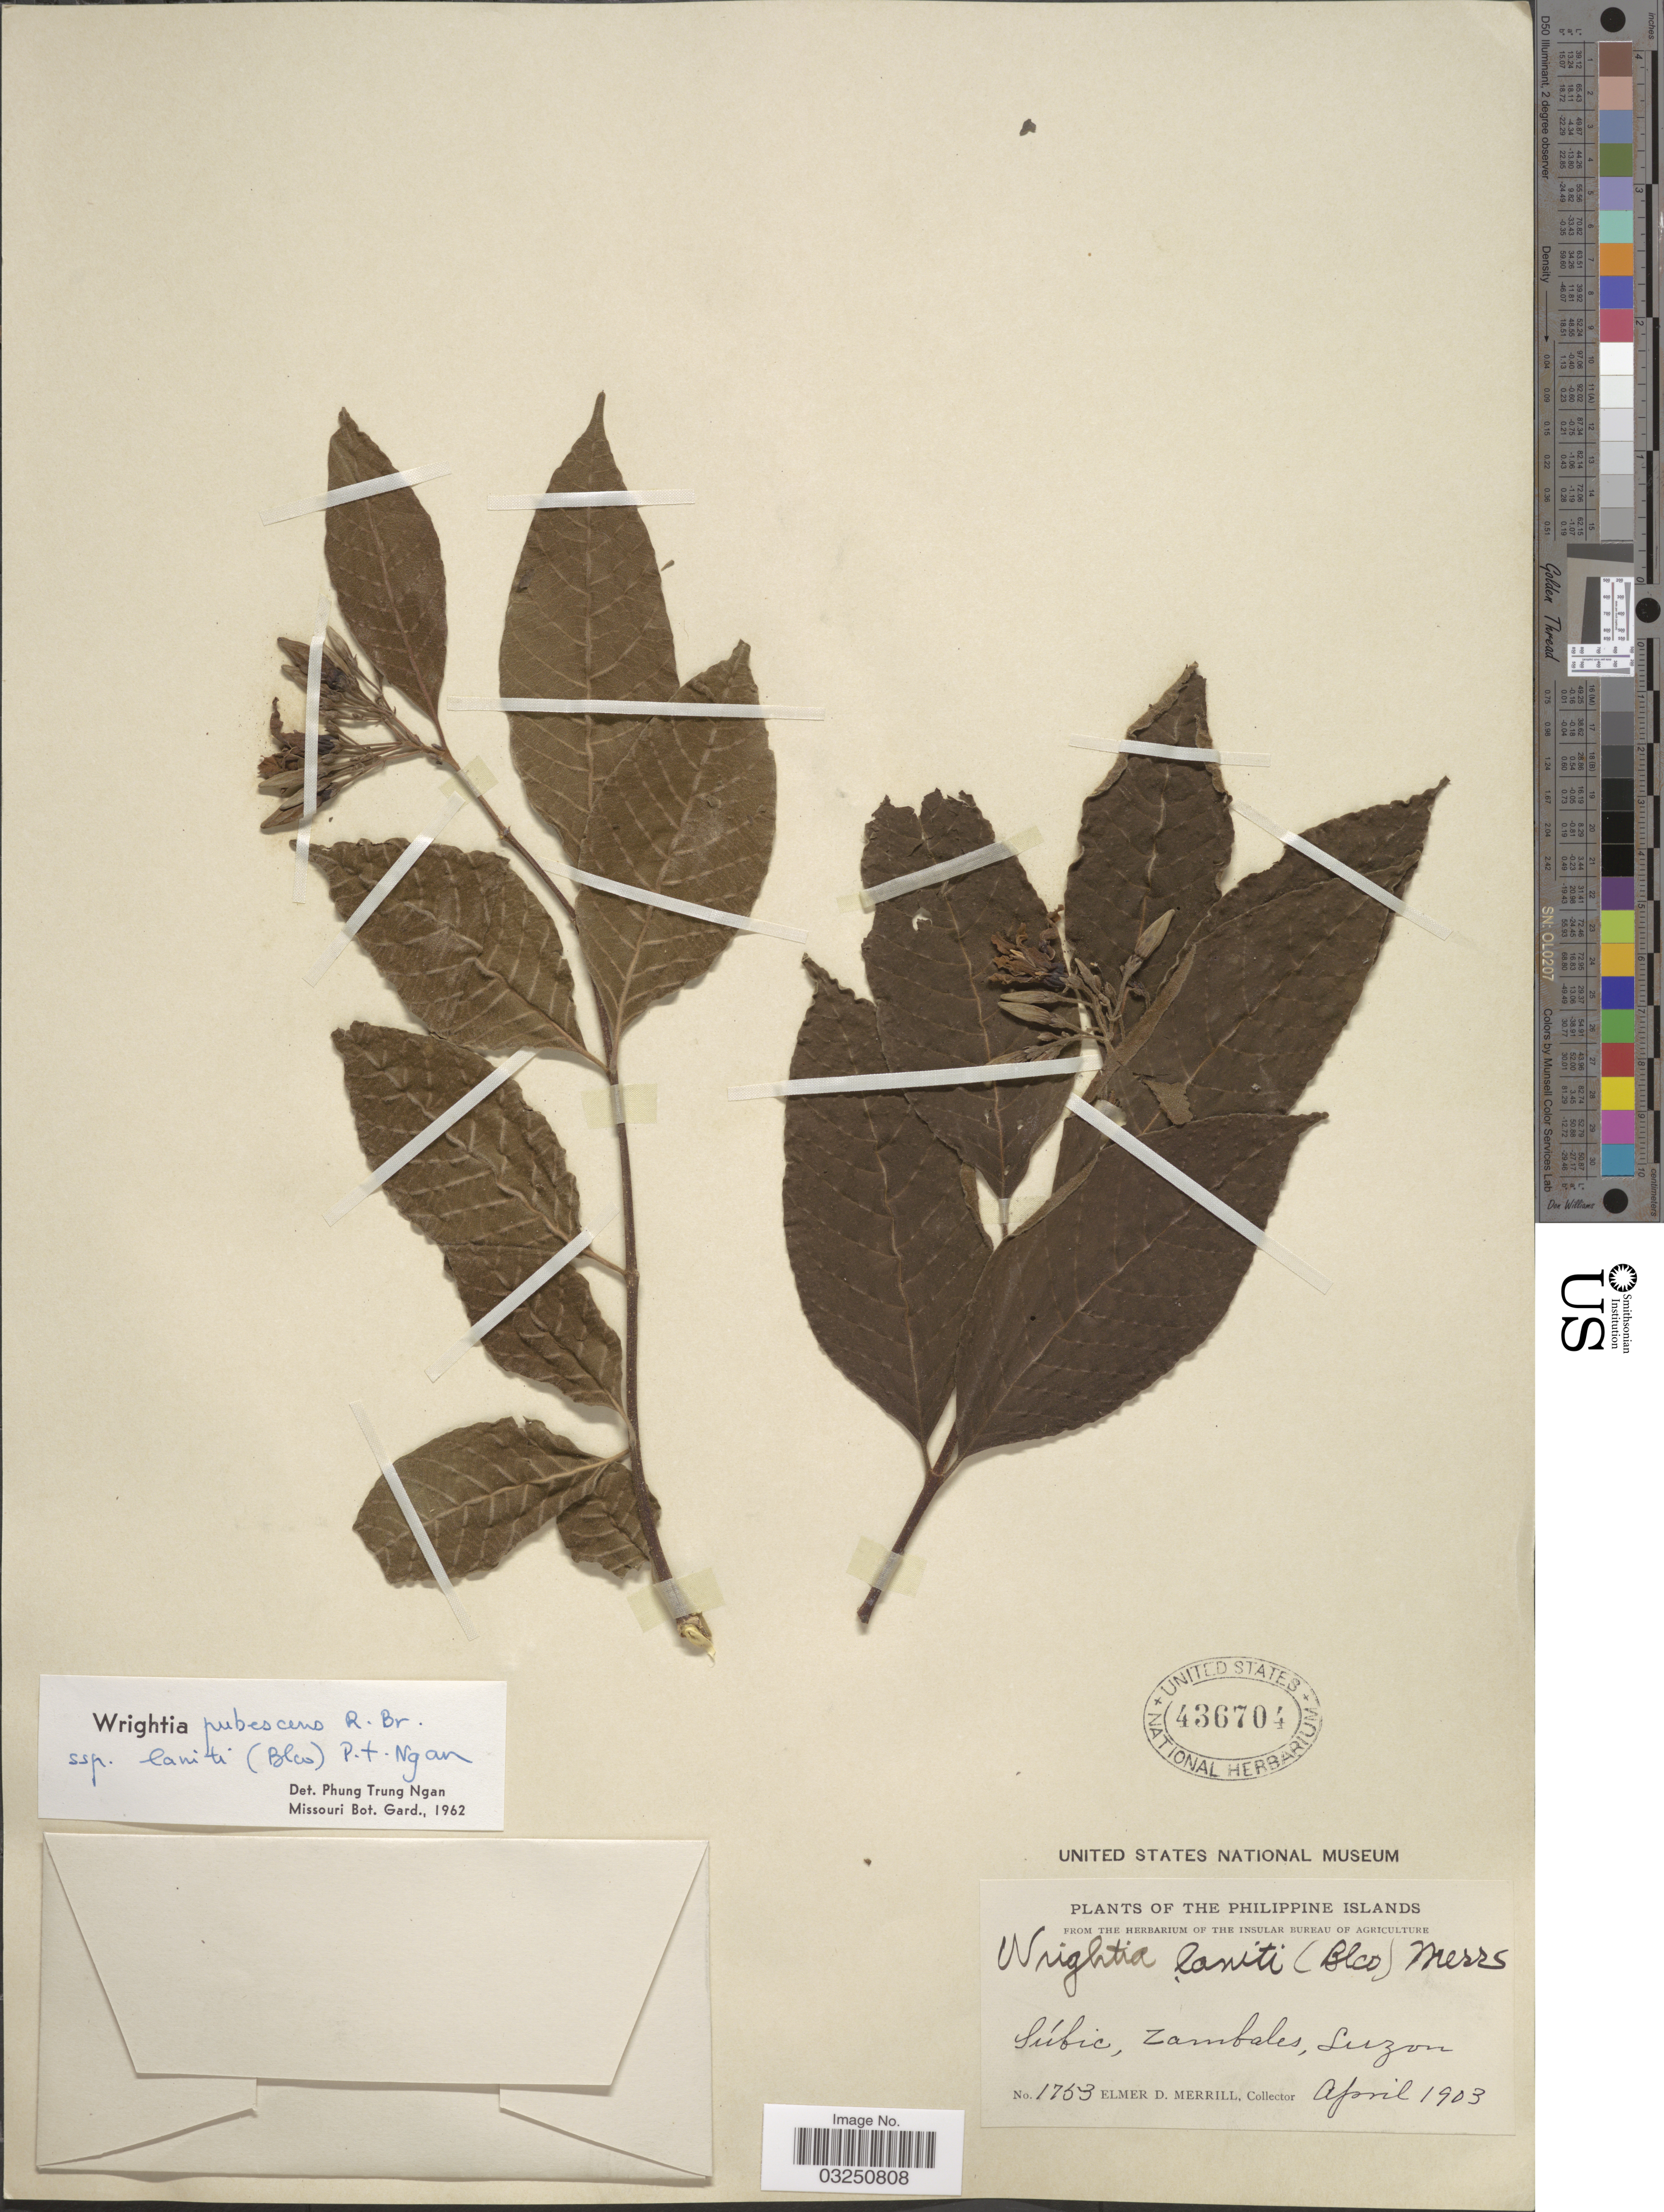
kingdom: Plantae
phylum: Tracheophyta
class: Magnoliopsida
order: Gentianales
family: Apocynaceae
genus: Wrightia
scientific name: Wrightia pubescens subsp. laniti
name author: (M. Blanco) Ngan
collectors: E. D. Merrill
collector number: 1753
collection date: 1903-04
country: Philippines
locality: The Philippine Islands. Súbic, Zambales, Luzon.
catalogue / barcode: US 436704